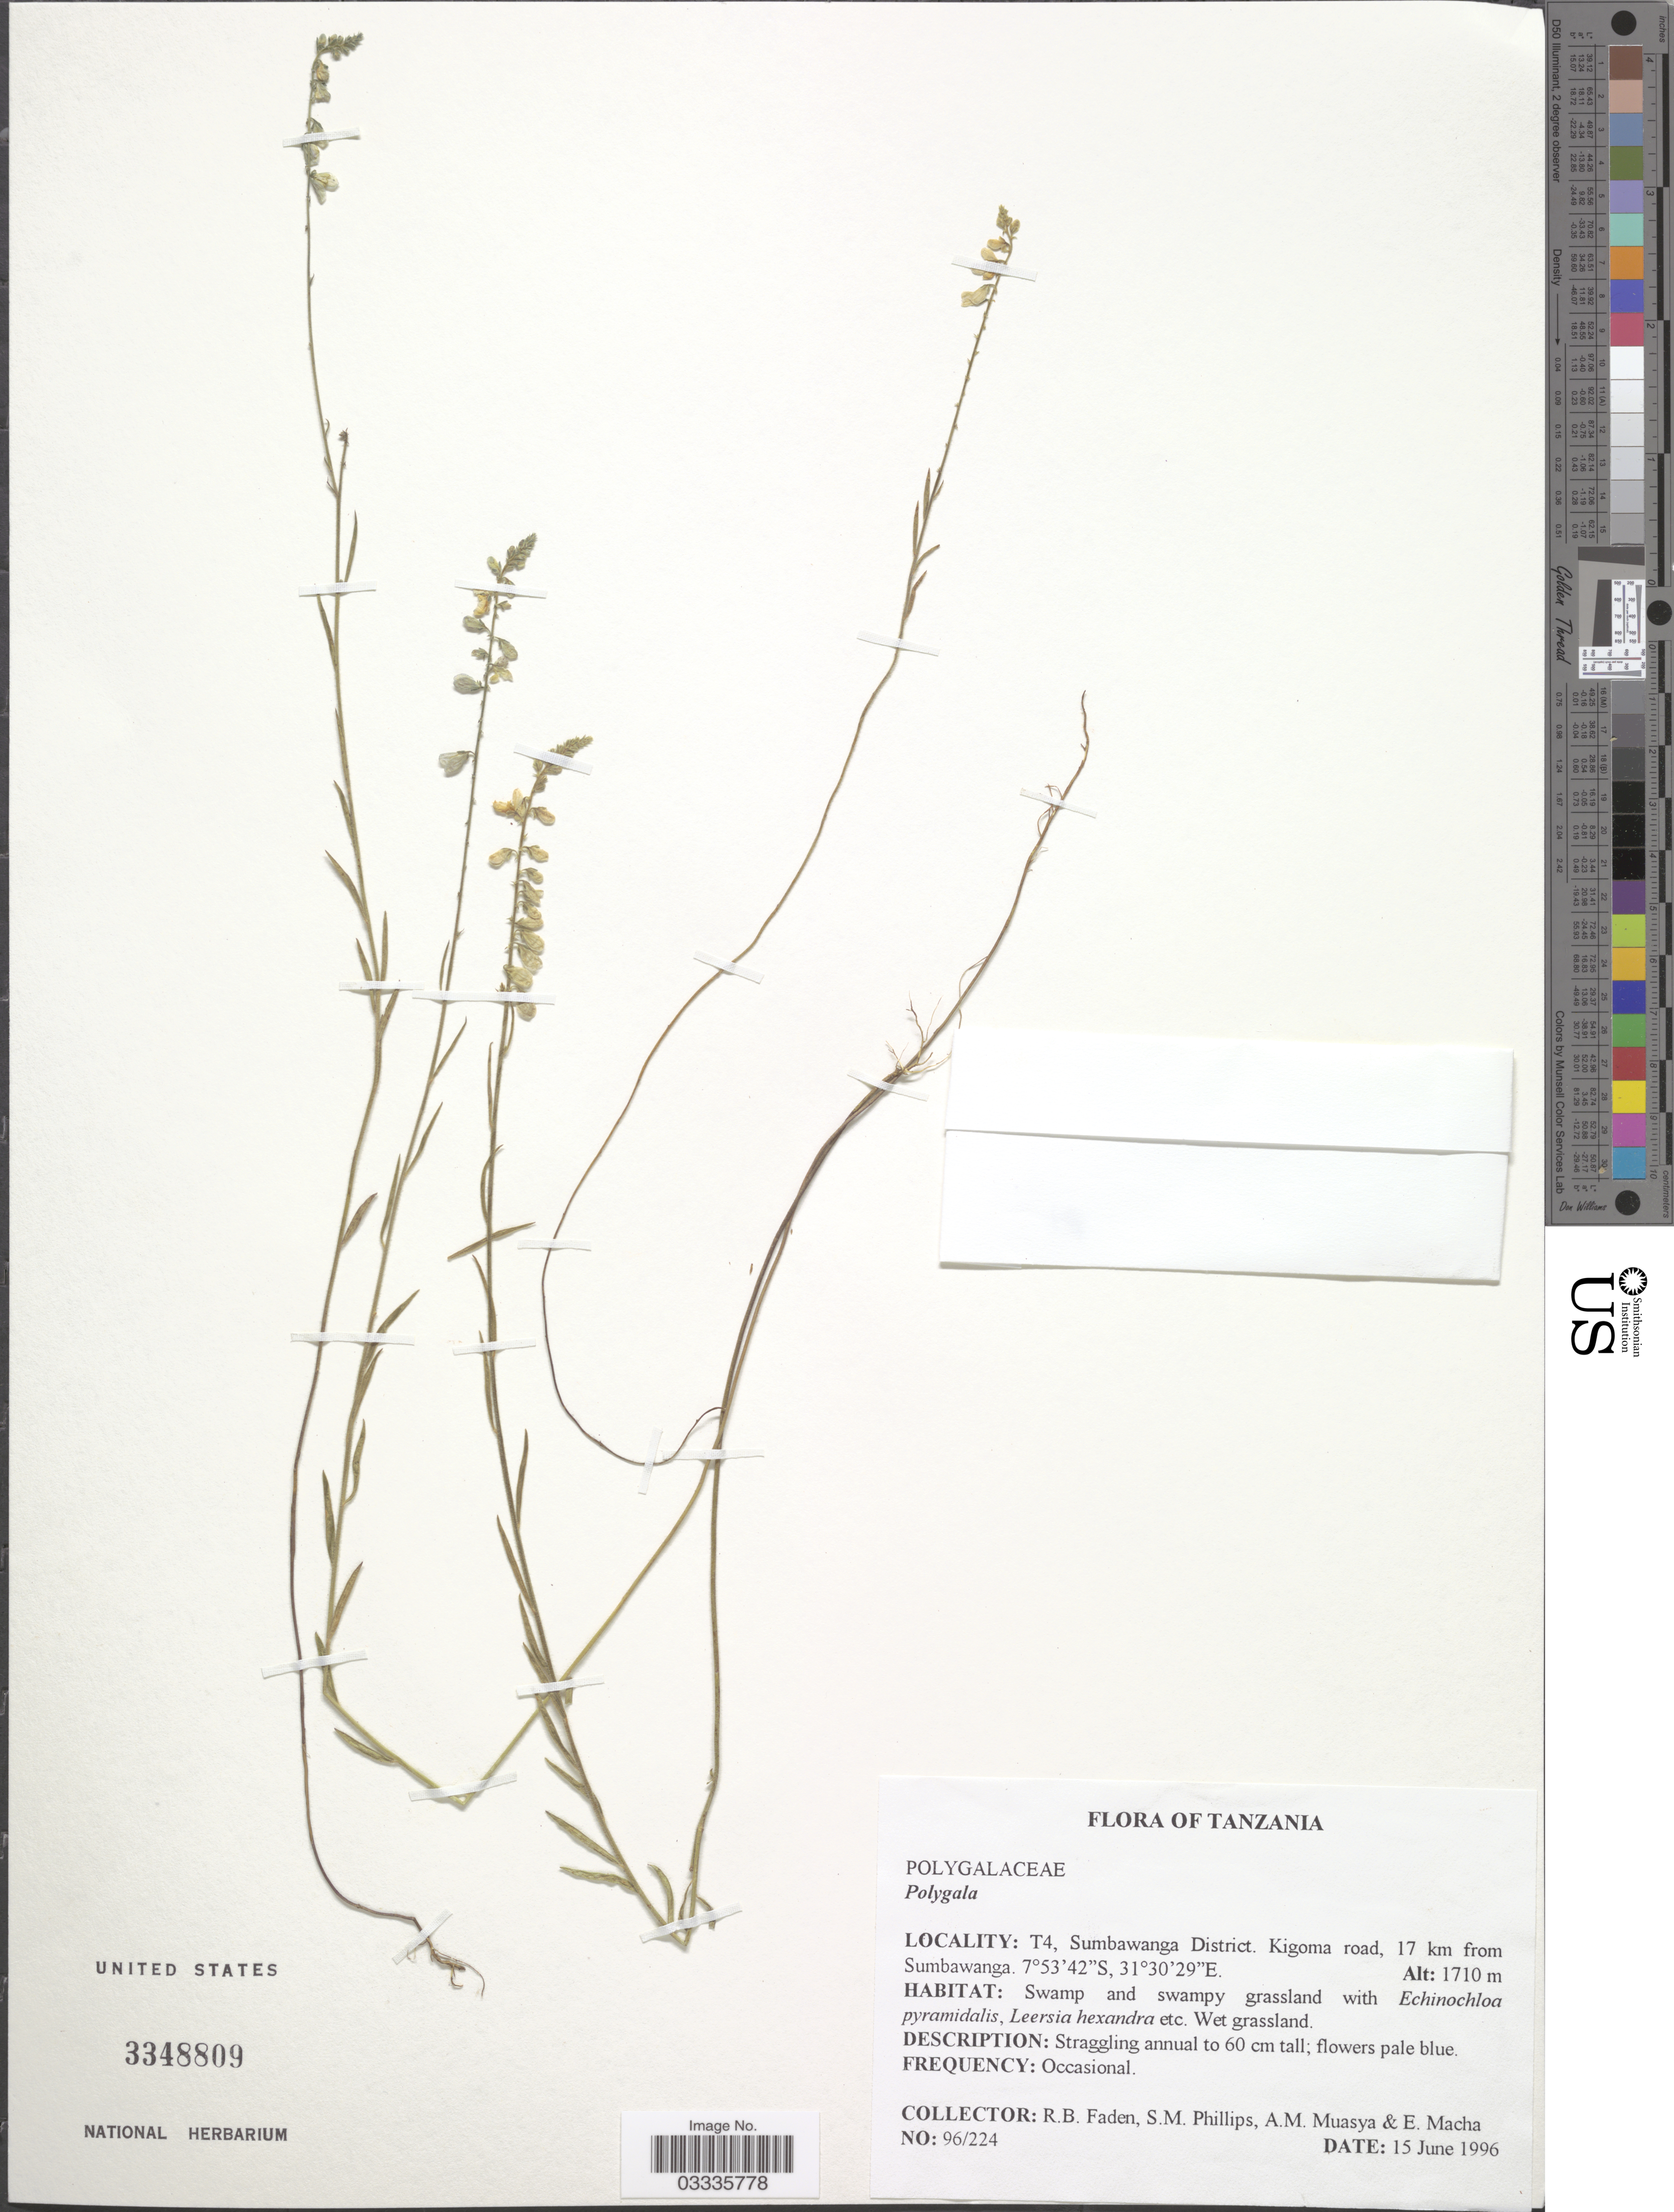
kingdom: Plantae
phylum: Tracheophyta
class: Magnoliopsida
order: Fabales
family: Polygalaceae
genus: Polygala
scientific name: Polygala sp.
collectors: R. B. Faden, S. M. Phillips, A. Muasya & E. Macha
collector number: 96/224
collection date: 1996-06-15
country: Tanzania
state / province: Kigoma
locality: T4, Sumbawanga District. Kigoma road, 17 km from Sumbawanga.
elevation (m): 1710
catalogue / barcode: US 3348809